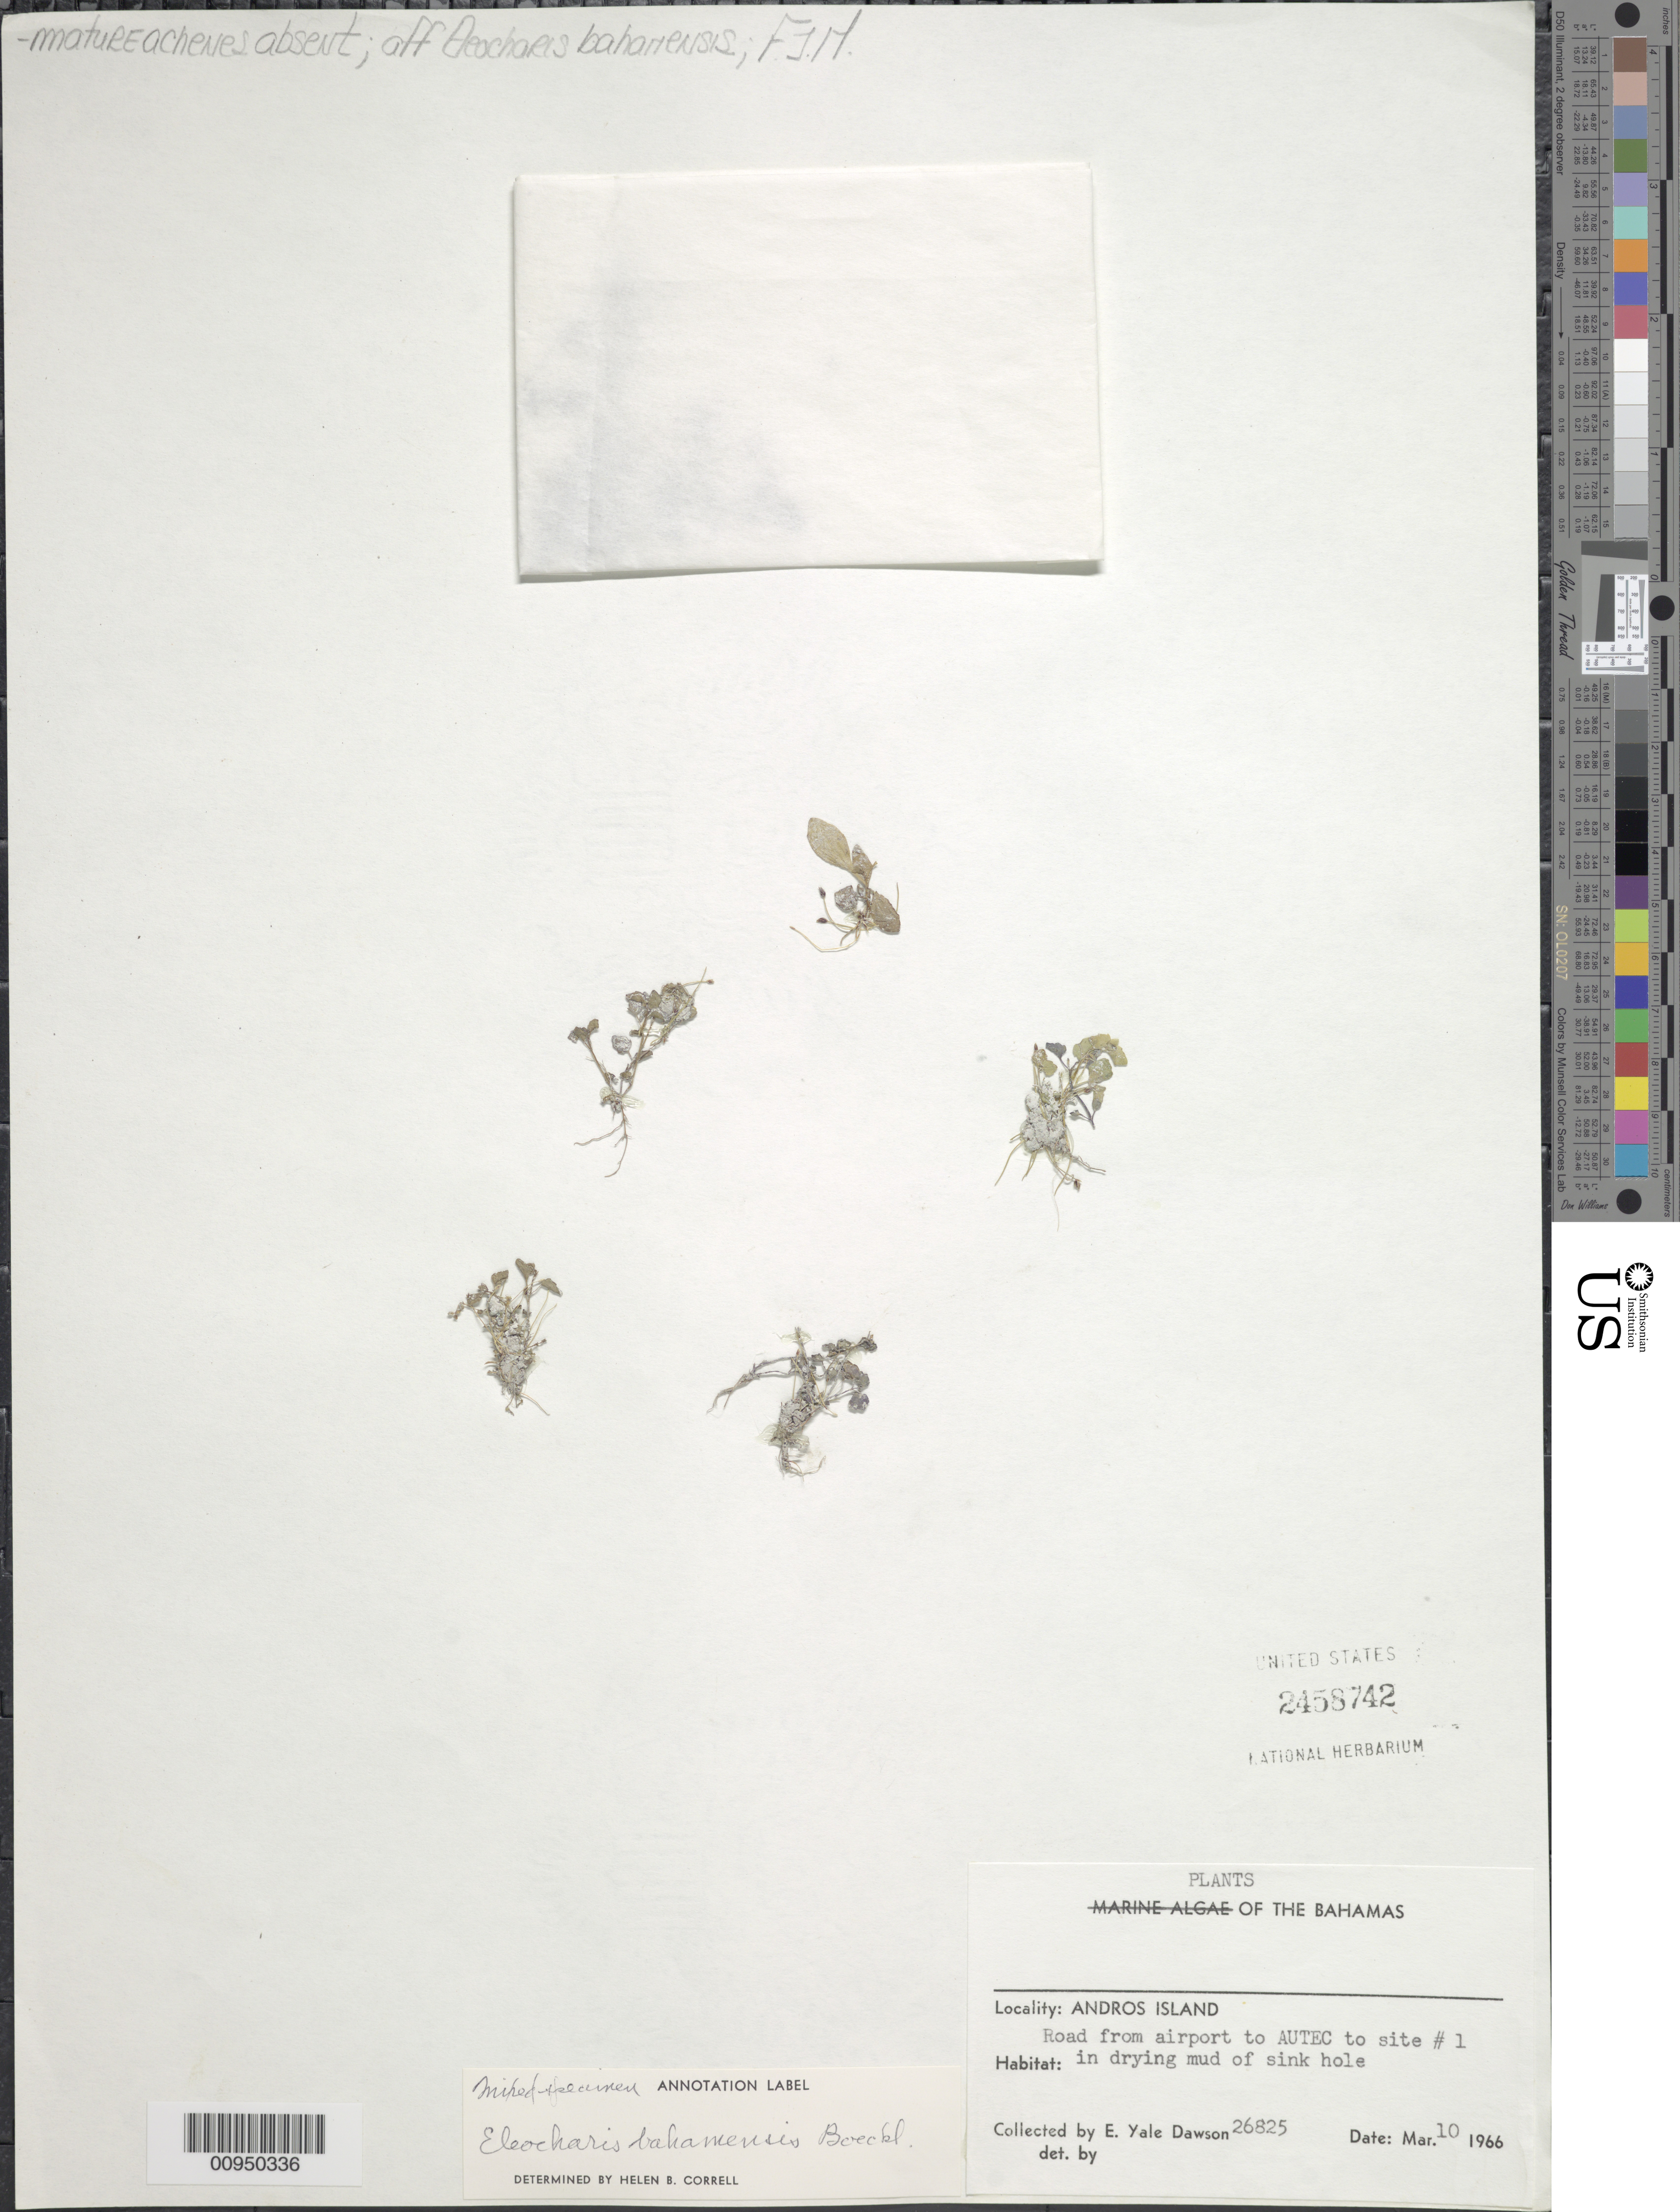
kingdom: Plantae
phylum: Tracheophyta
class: Liliopsida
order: Poales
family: Cyperaceae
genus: Eleocharis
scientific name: Eleocharis bahamensis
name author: Boeckeler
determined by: Correll, H. B.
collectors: E. Y. Dawson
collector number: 26825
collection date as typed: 10 Mar 1966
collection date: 1966-03-10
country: Bahamas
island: Andros Island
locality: Road from airport to Autec to site # 1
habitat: In drying mud of sink hole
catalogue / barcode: US 2458742